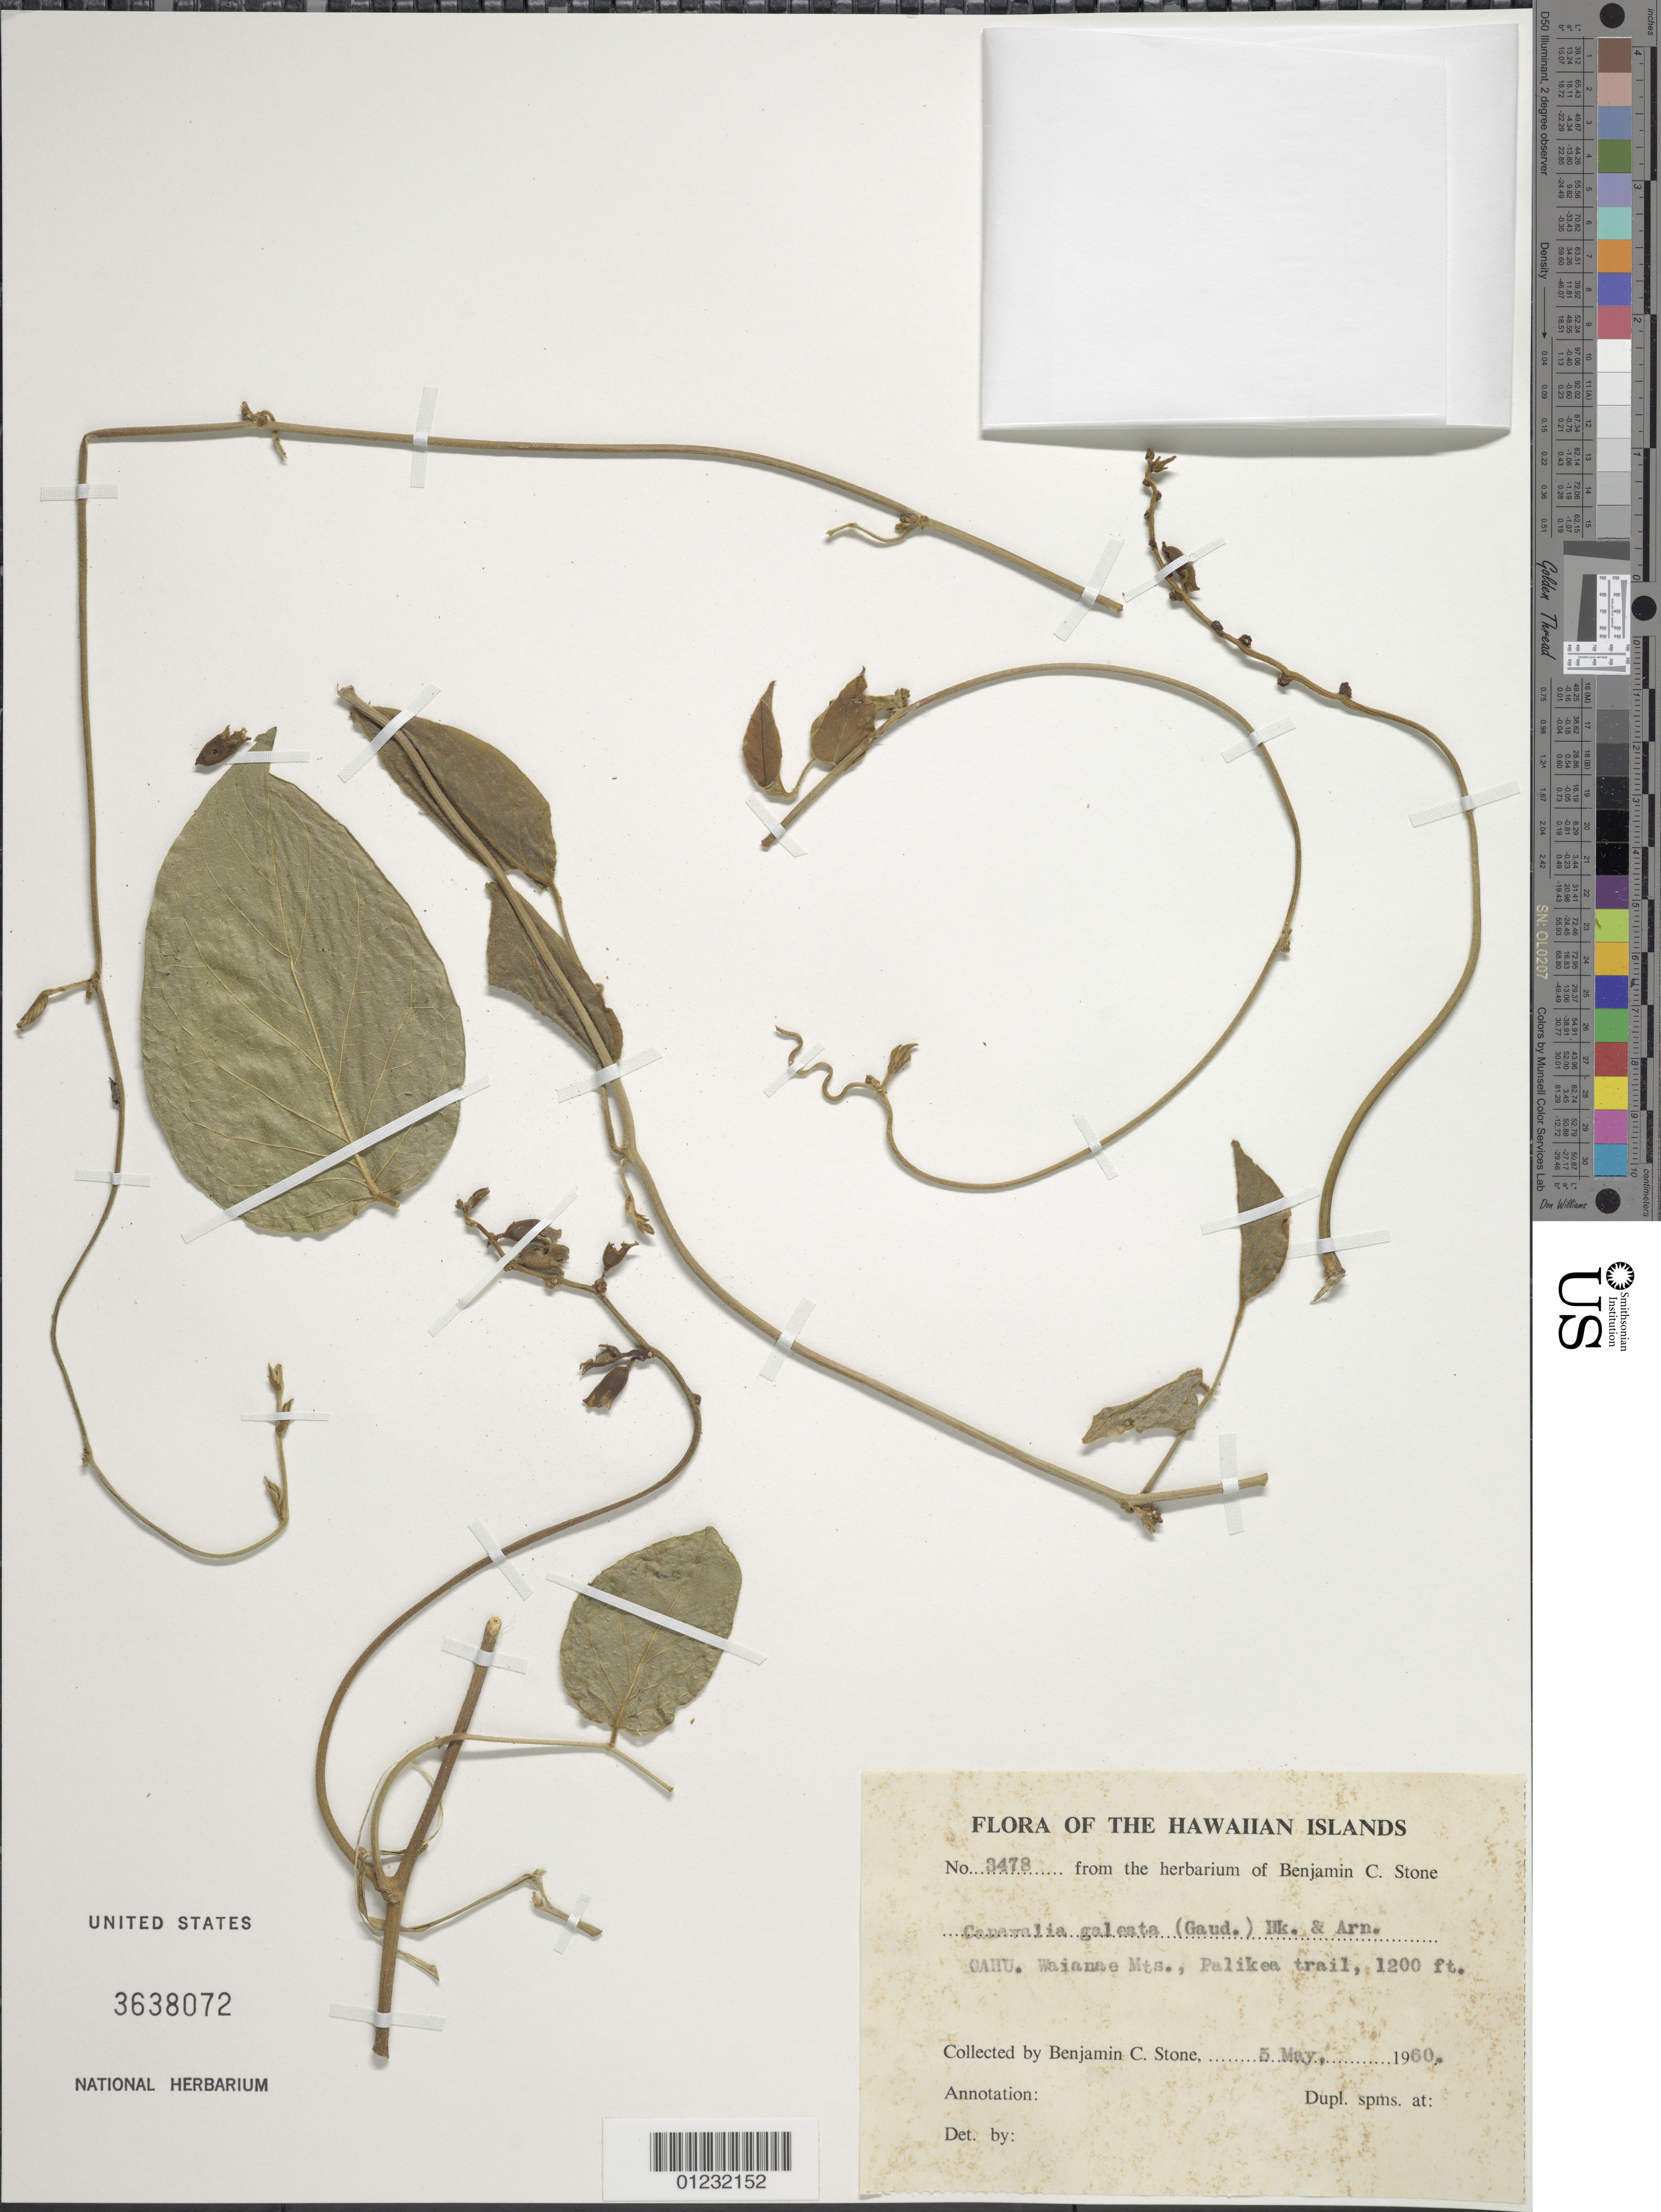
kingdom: Plantae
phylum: Tracheophyta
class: Magnoliopsida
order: Fabales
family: Fabaceae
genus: Canavalia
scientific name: Canavalia galeata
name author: Gaudich.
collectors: B. C. Stone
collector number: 3478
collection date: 1960-05-05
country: United States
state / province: Hawaii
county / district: Honolulu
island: Oahu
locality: Oahu, Waianae Mts., Palikea trail.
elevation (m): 366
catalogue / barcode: US 3638072